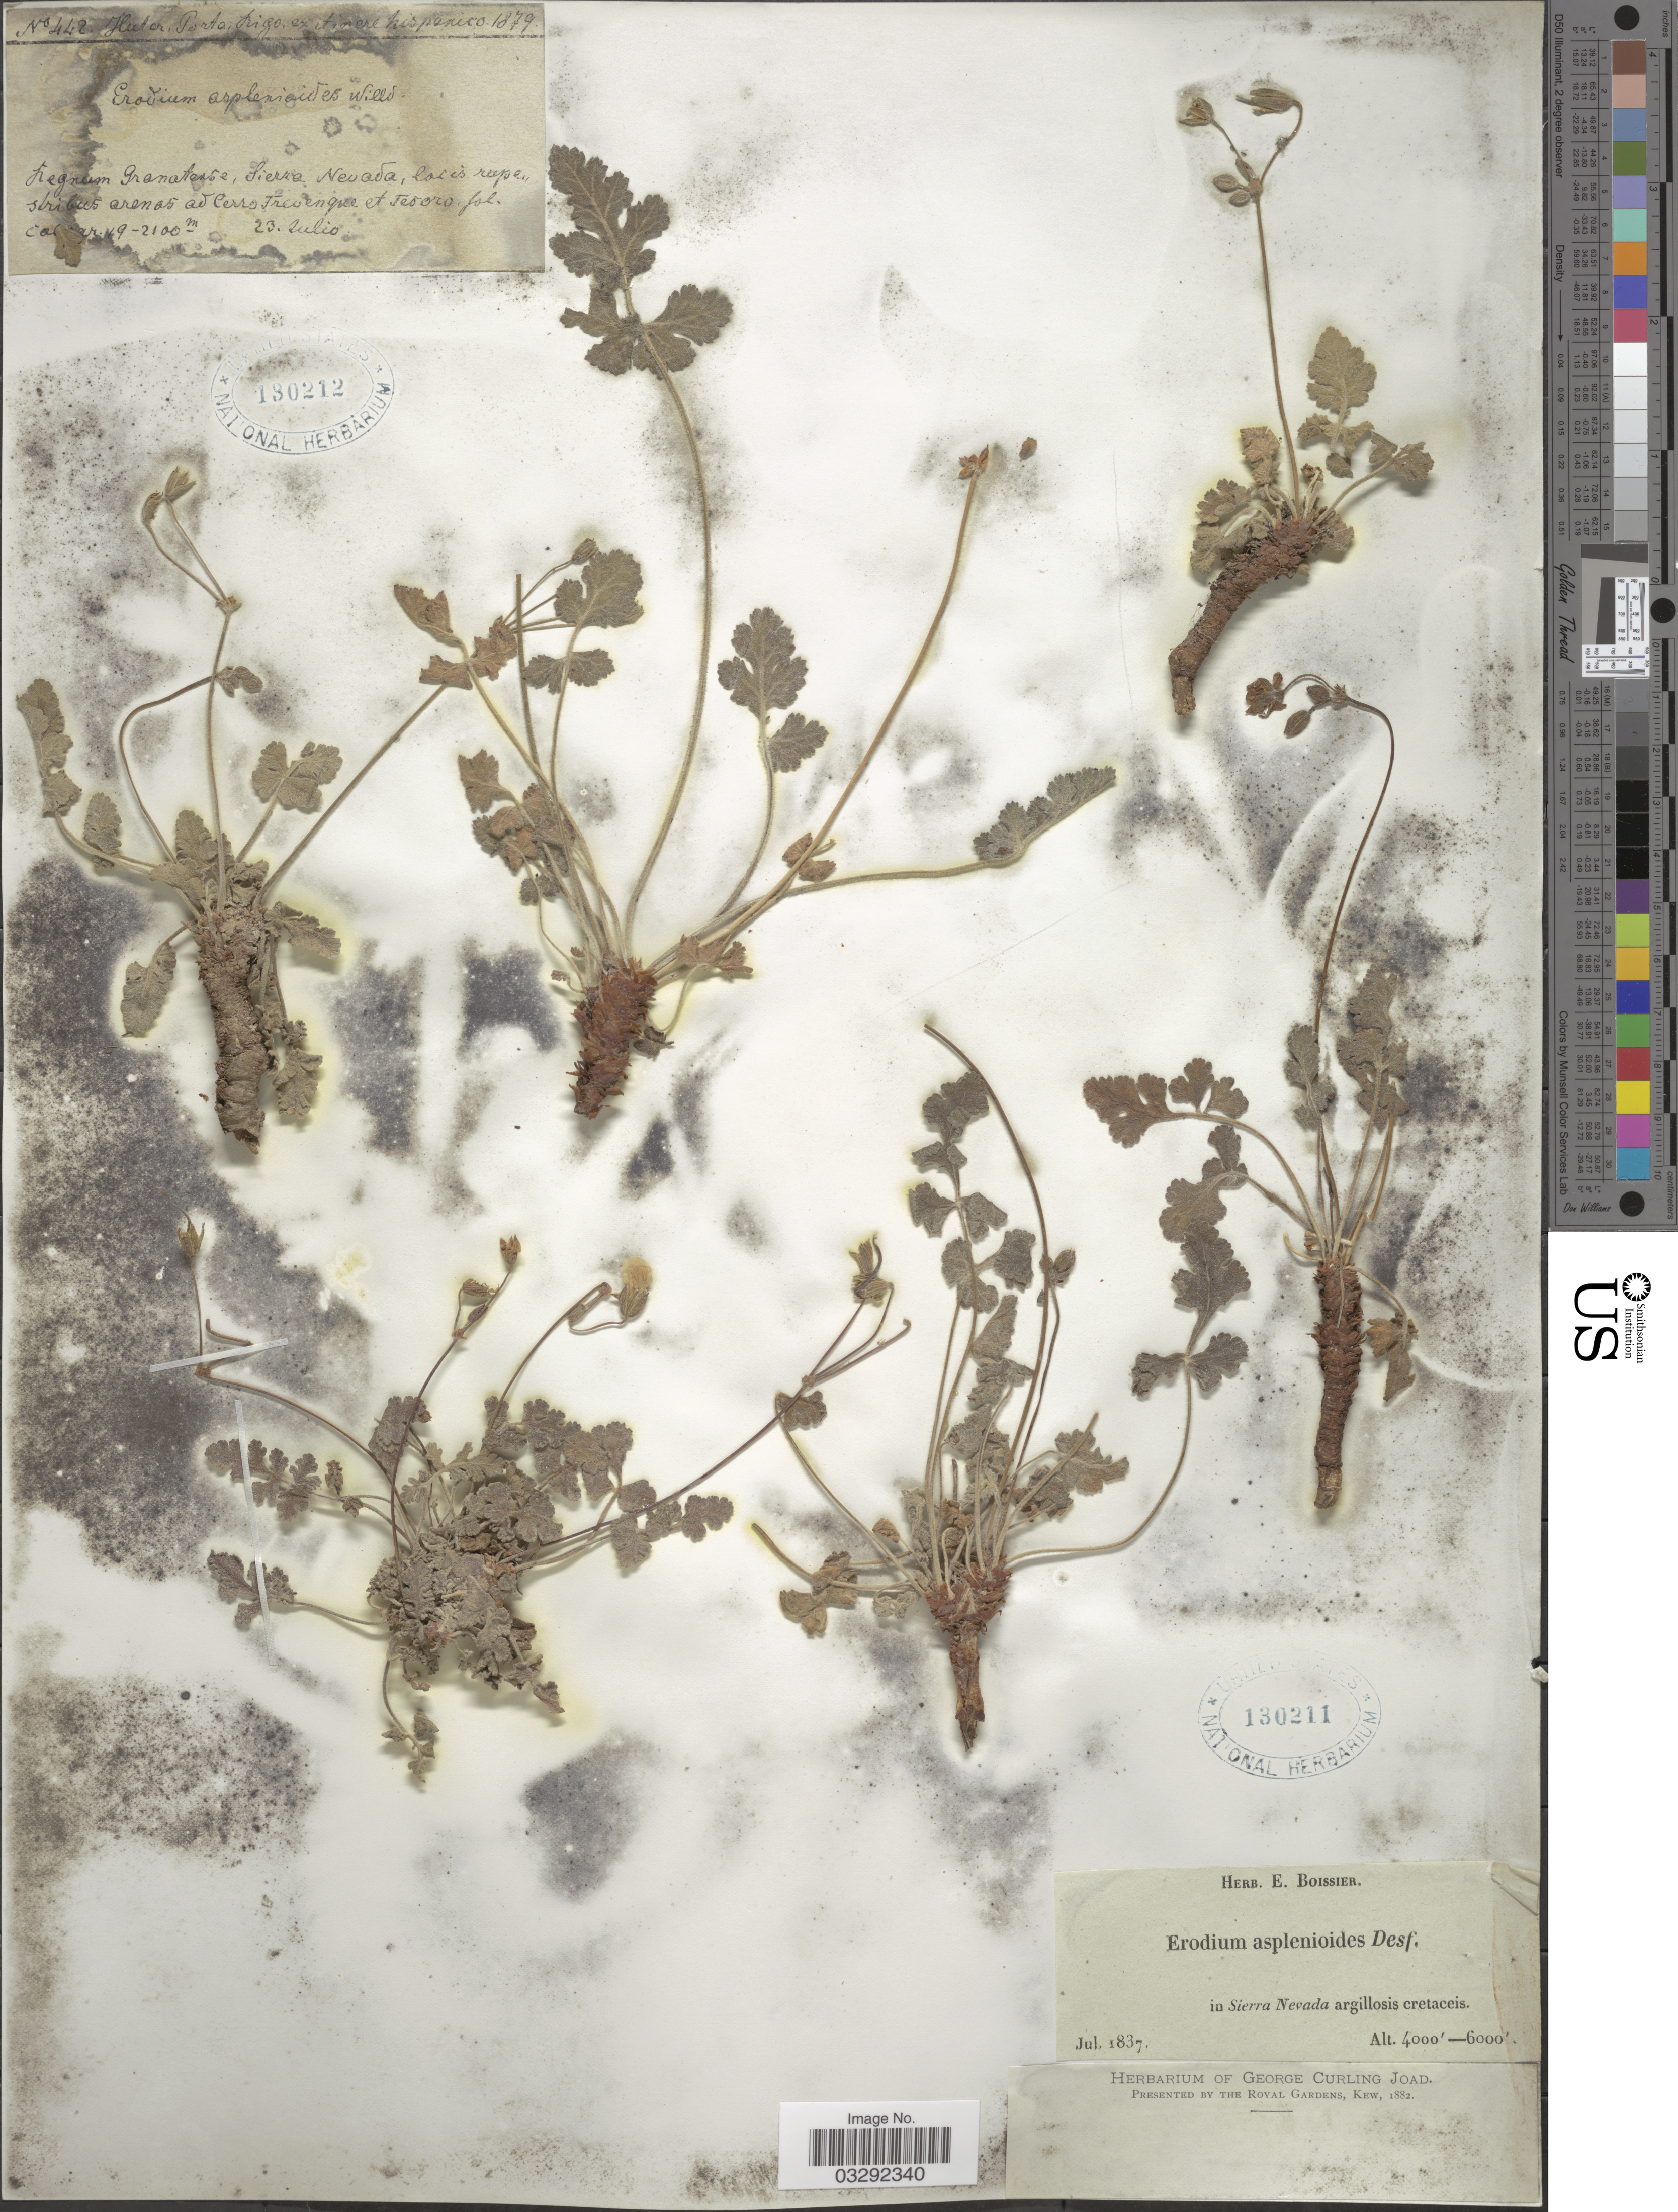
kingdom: Plantae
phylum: Tracheophyta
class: Magnoliopsida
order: Geraniales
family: Geraniaceae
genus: Erodium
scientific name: Erodium asplenioides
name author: (Desf.) Willd.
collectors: -. Huter, -- Porta & -- Rigo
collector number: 442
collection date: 1879-07-23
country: Spain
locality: Hispanico. Fregnum Granatense, Sierra Nevada, locis rupestribus arenos ad Cerro Trevenque et Tesoro. fol. cal [illegible text]car.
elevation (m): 1900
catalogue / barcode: US 130212-2